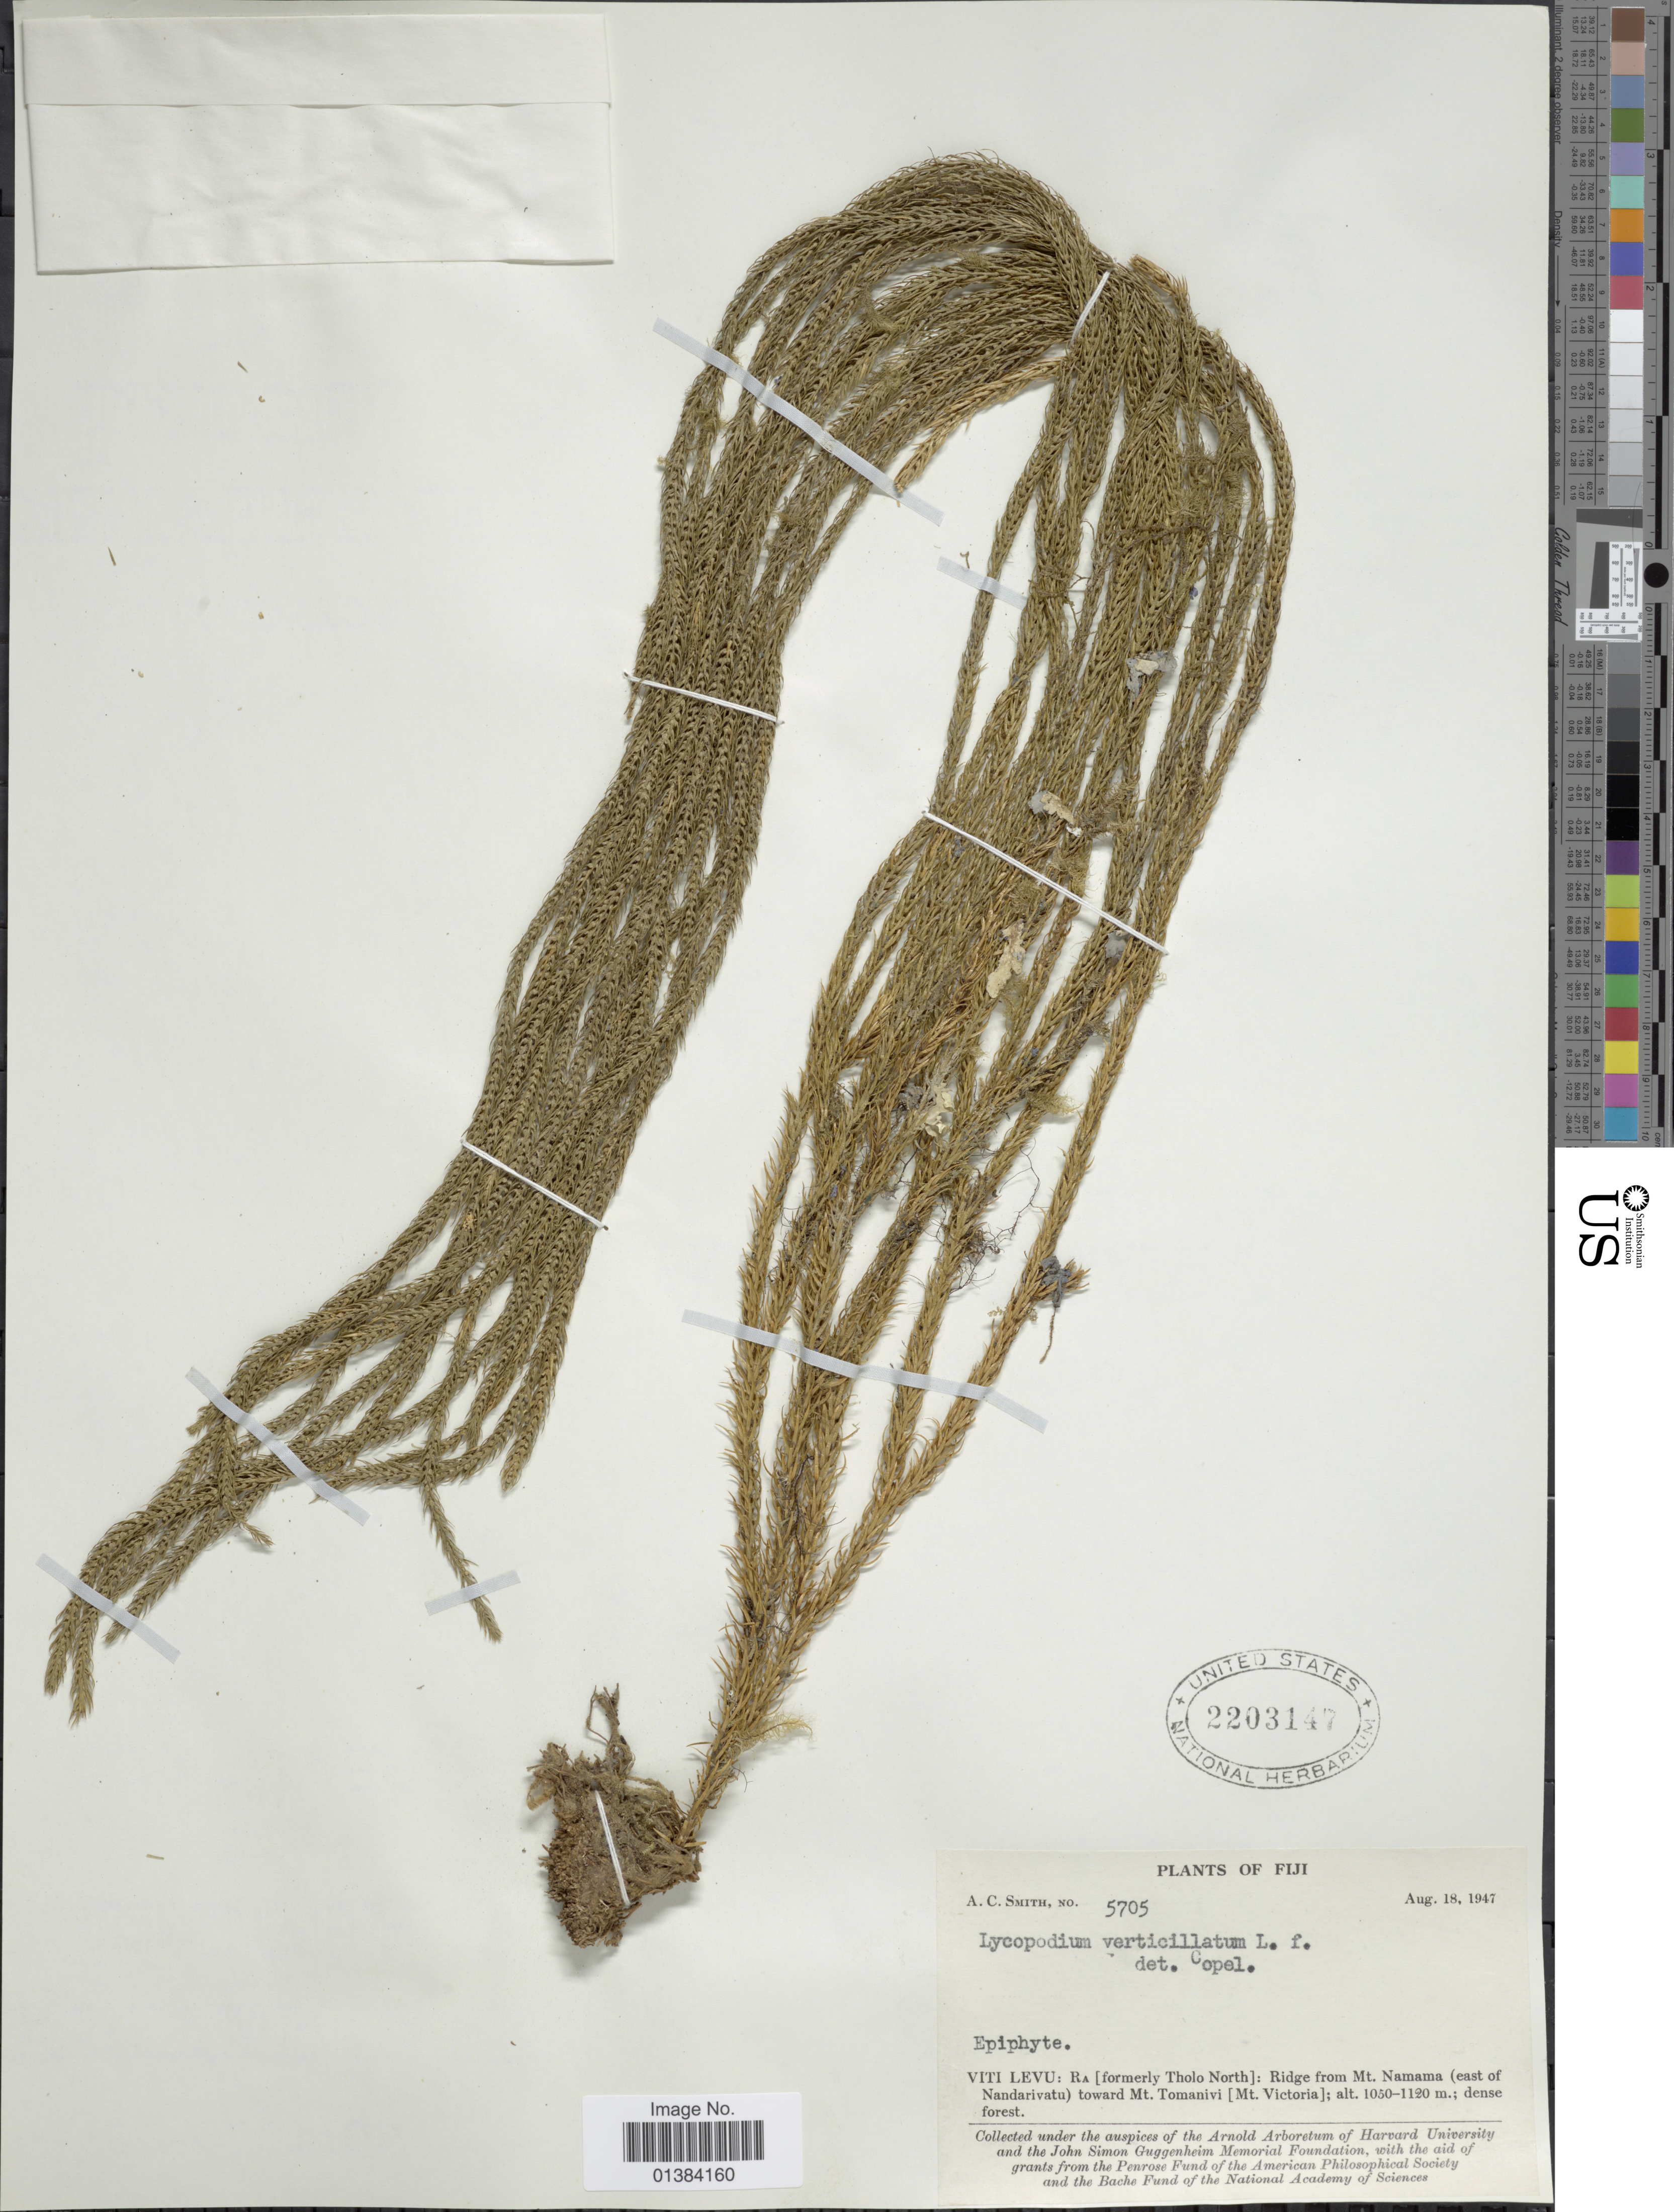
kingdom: Plantae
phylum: Tracheophyta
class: Lycopodiopsida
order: Lycopodiales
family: Lycopodiaceae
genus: Phlegmariurus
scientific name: Phlegmariurus parksii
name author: (Copel.) A. R. Field & Bostock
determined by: Field, A. R.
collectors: A. C. Smith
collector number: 5705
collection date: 1947-08-18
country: Fiji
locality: Viti Levu: Ra [formerly Tholo North]: Ridge from Mt. Namama (east of Nandarivatu) toward Mt. Tomanivi [Mt. Victoria].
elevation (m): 1050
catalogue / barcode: US 2203147